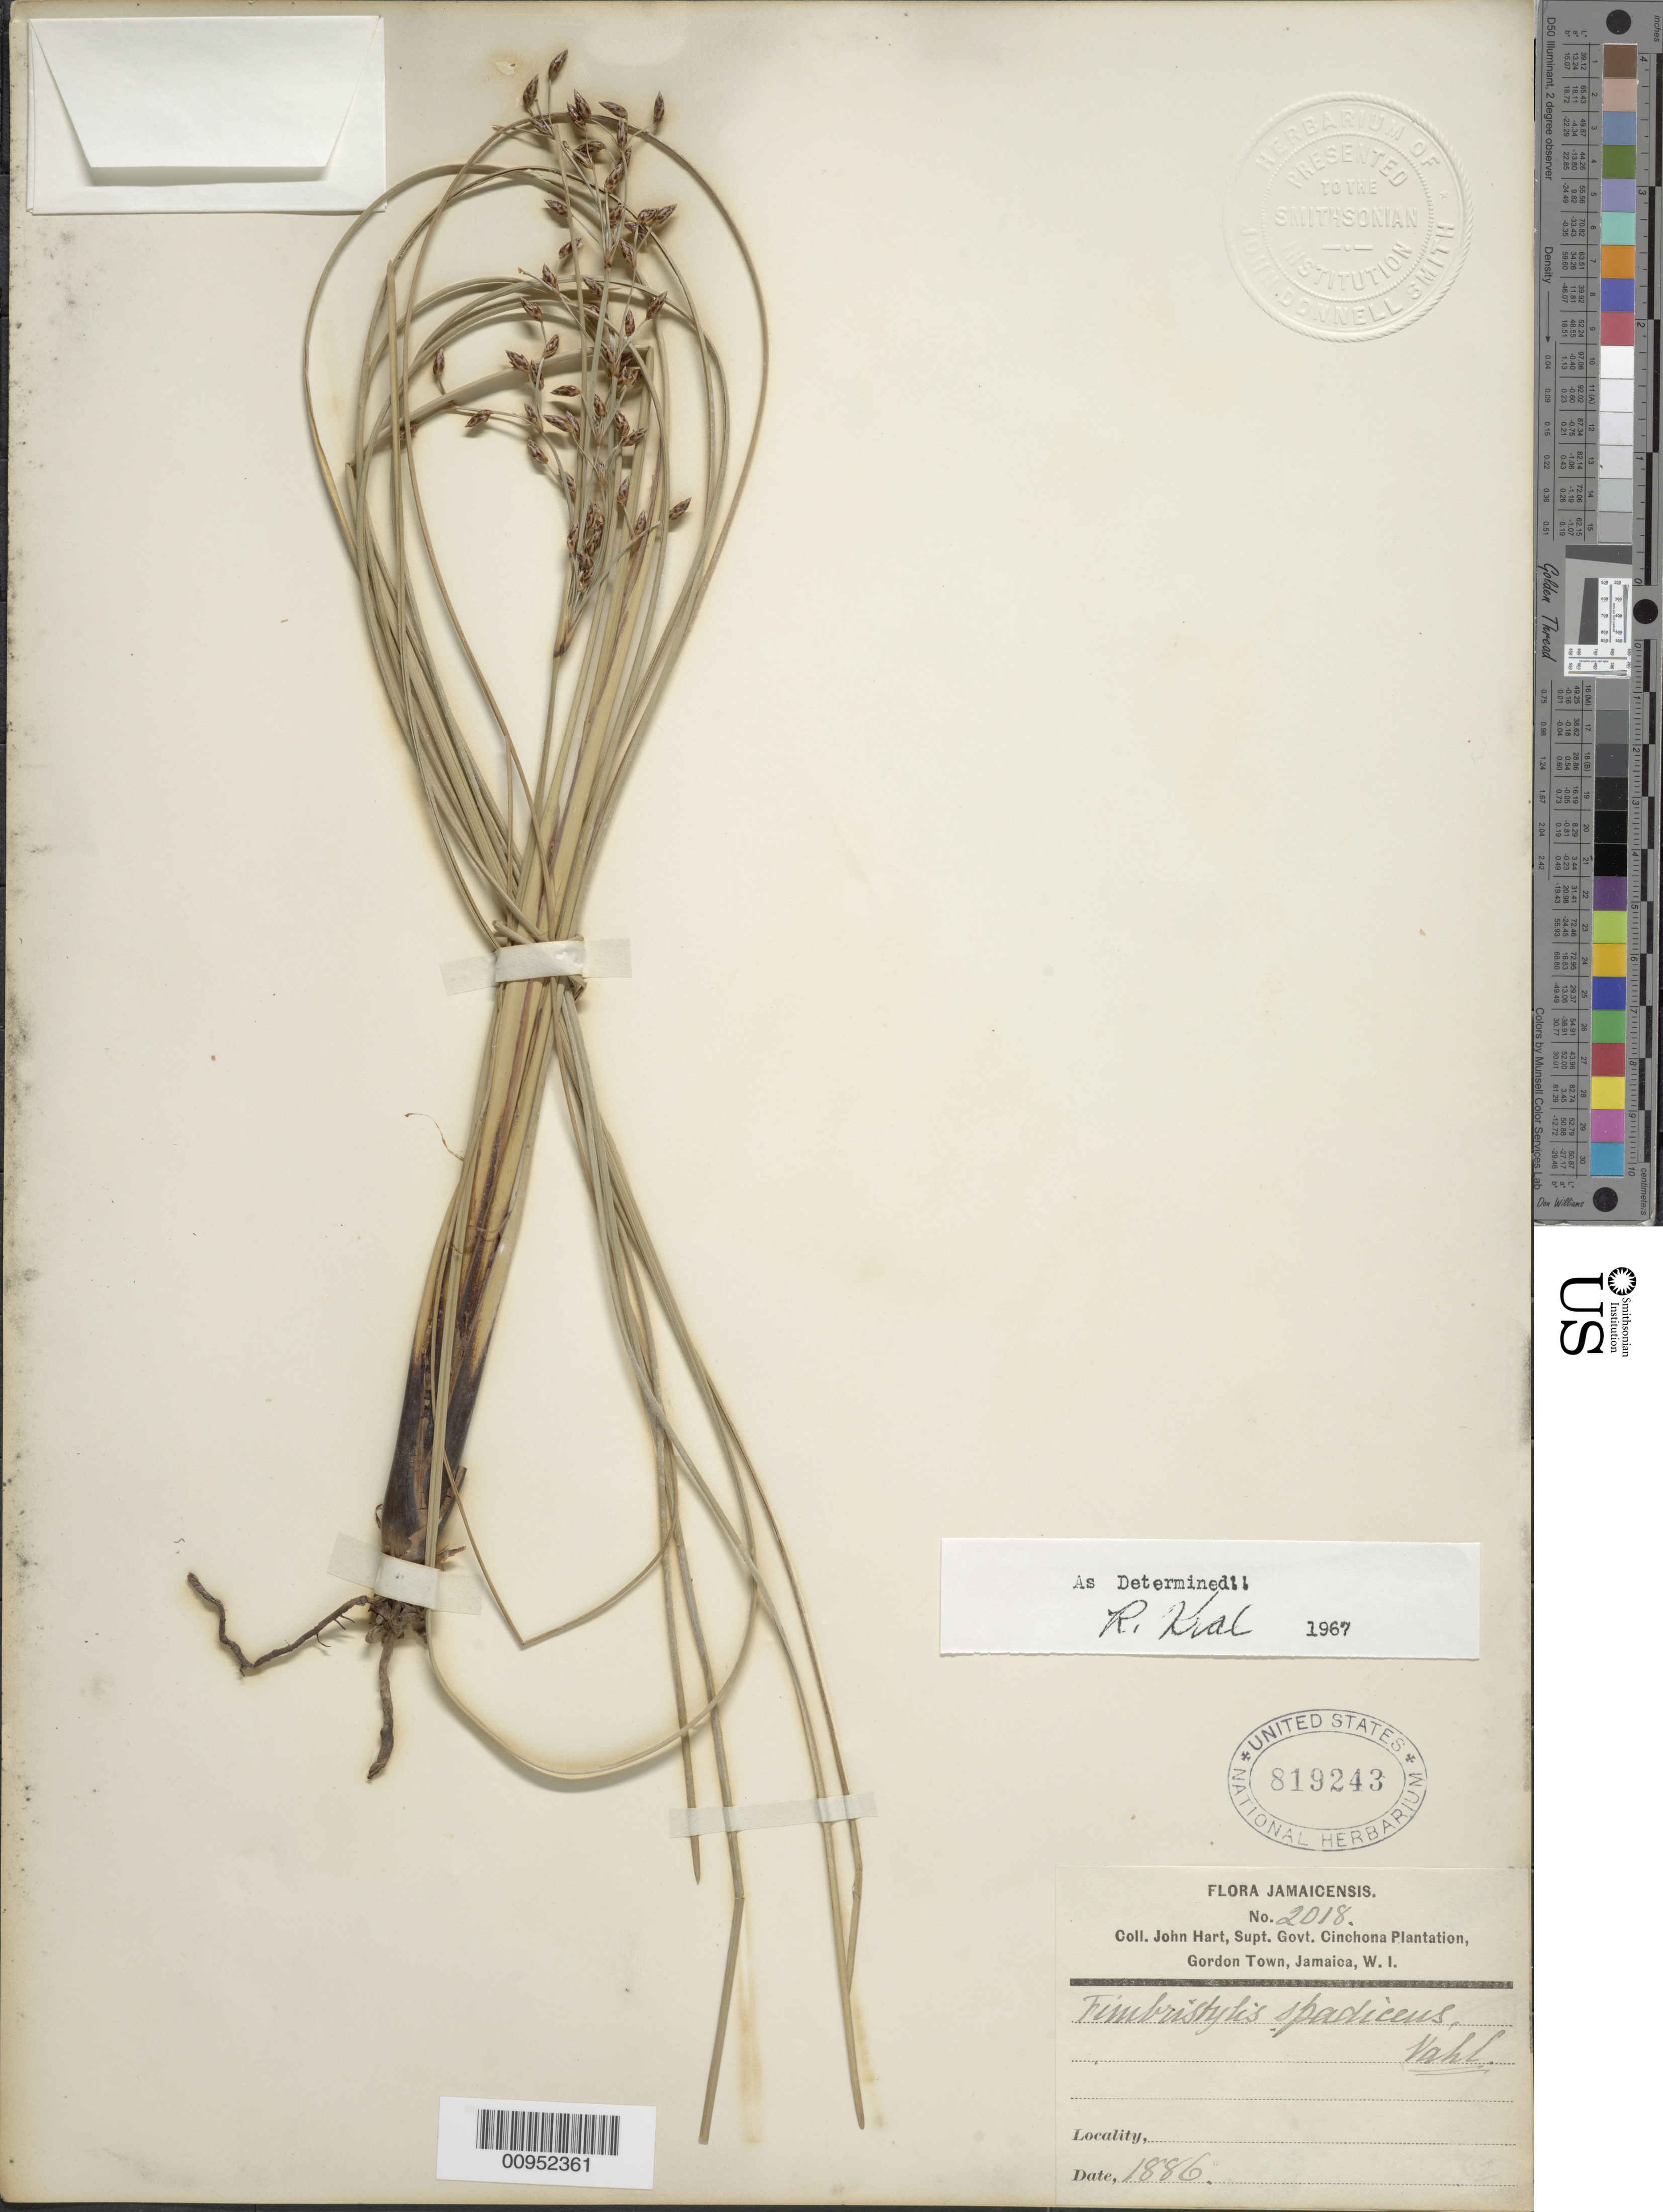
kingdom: Plantae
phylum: Tracheophyta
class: Liliopsida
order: Poales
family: Cyperaceae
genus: Fimbristylis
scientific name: Fimbristylis spadicea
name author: (L.) Vahl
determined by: Kral, Robert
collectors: J. Hart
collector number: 2018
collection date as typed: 1886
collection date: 1886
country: Jamaica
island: Jamaica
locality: Gordon Town, Supt. Govt. Cinchona Plantation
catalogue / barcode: US 819243